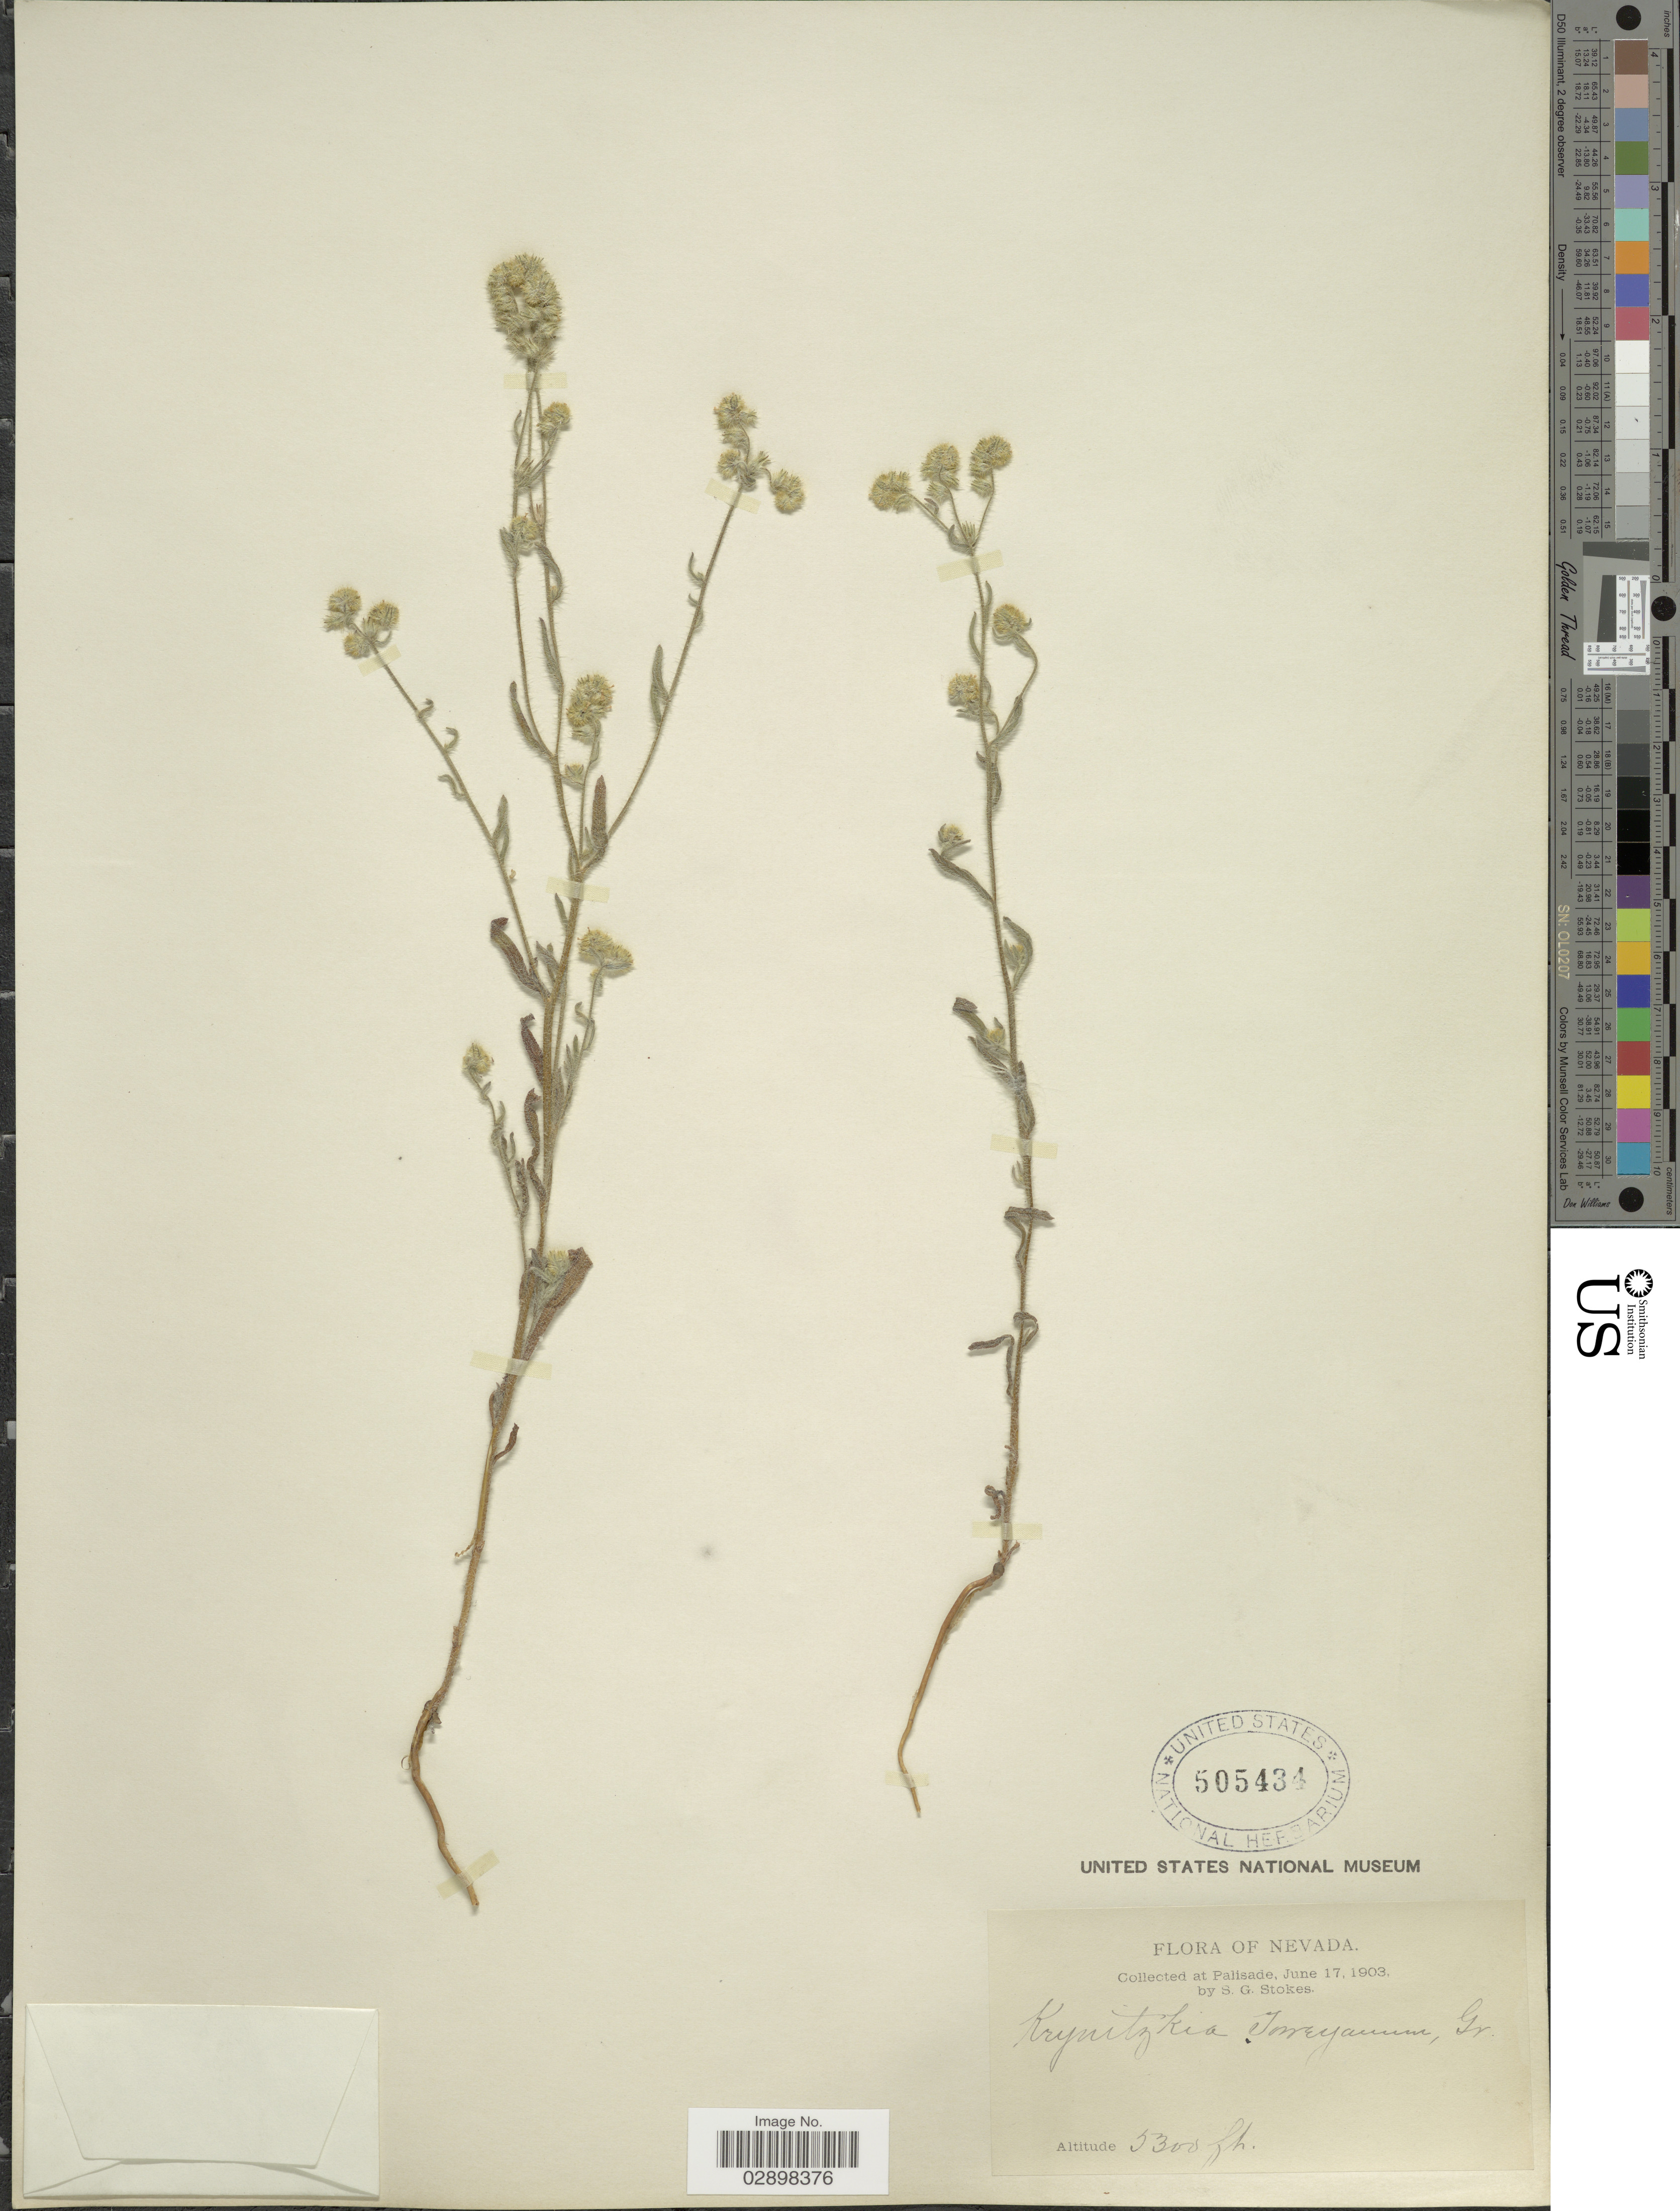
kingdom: Plantae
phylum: Tracheophyta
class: Magnoliopsida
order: Boraginales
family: Boraginaceae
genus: Cryptantha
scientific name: Cryptantha torreyana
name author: (A. Gray) S.W. Greene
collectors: S. G. Stokes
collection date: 1903-06-17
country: United States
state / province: Nevada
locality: Palisade.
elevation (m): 1615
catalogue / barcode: US 505434